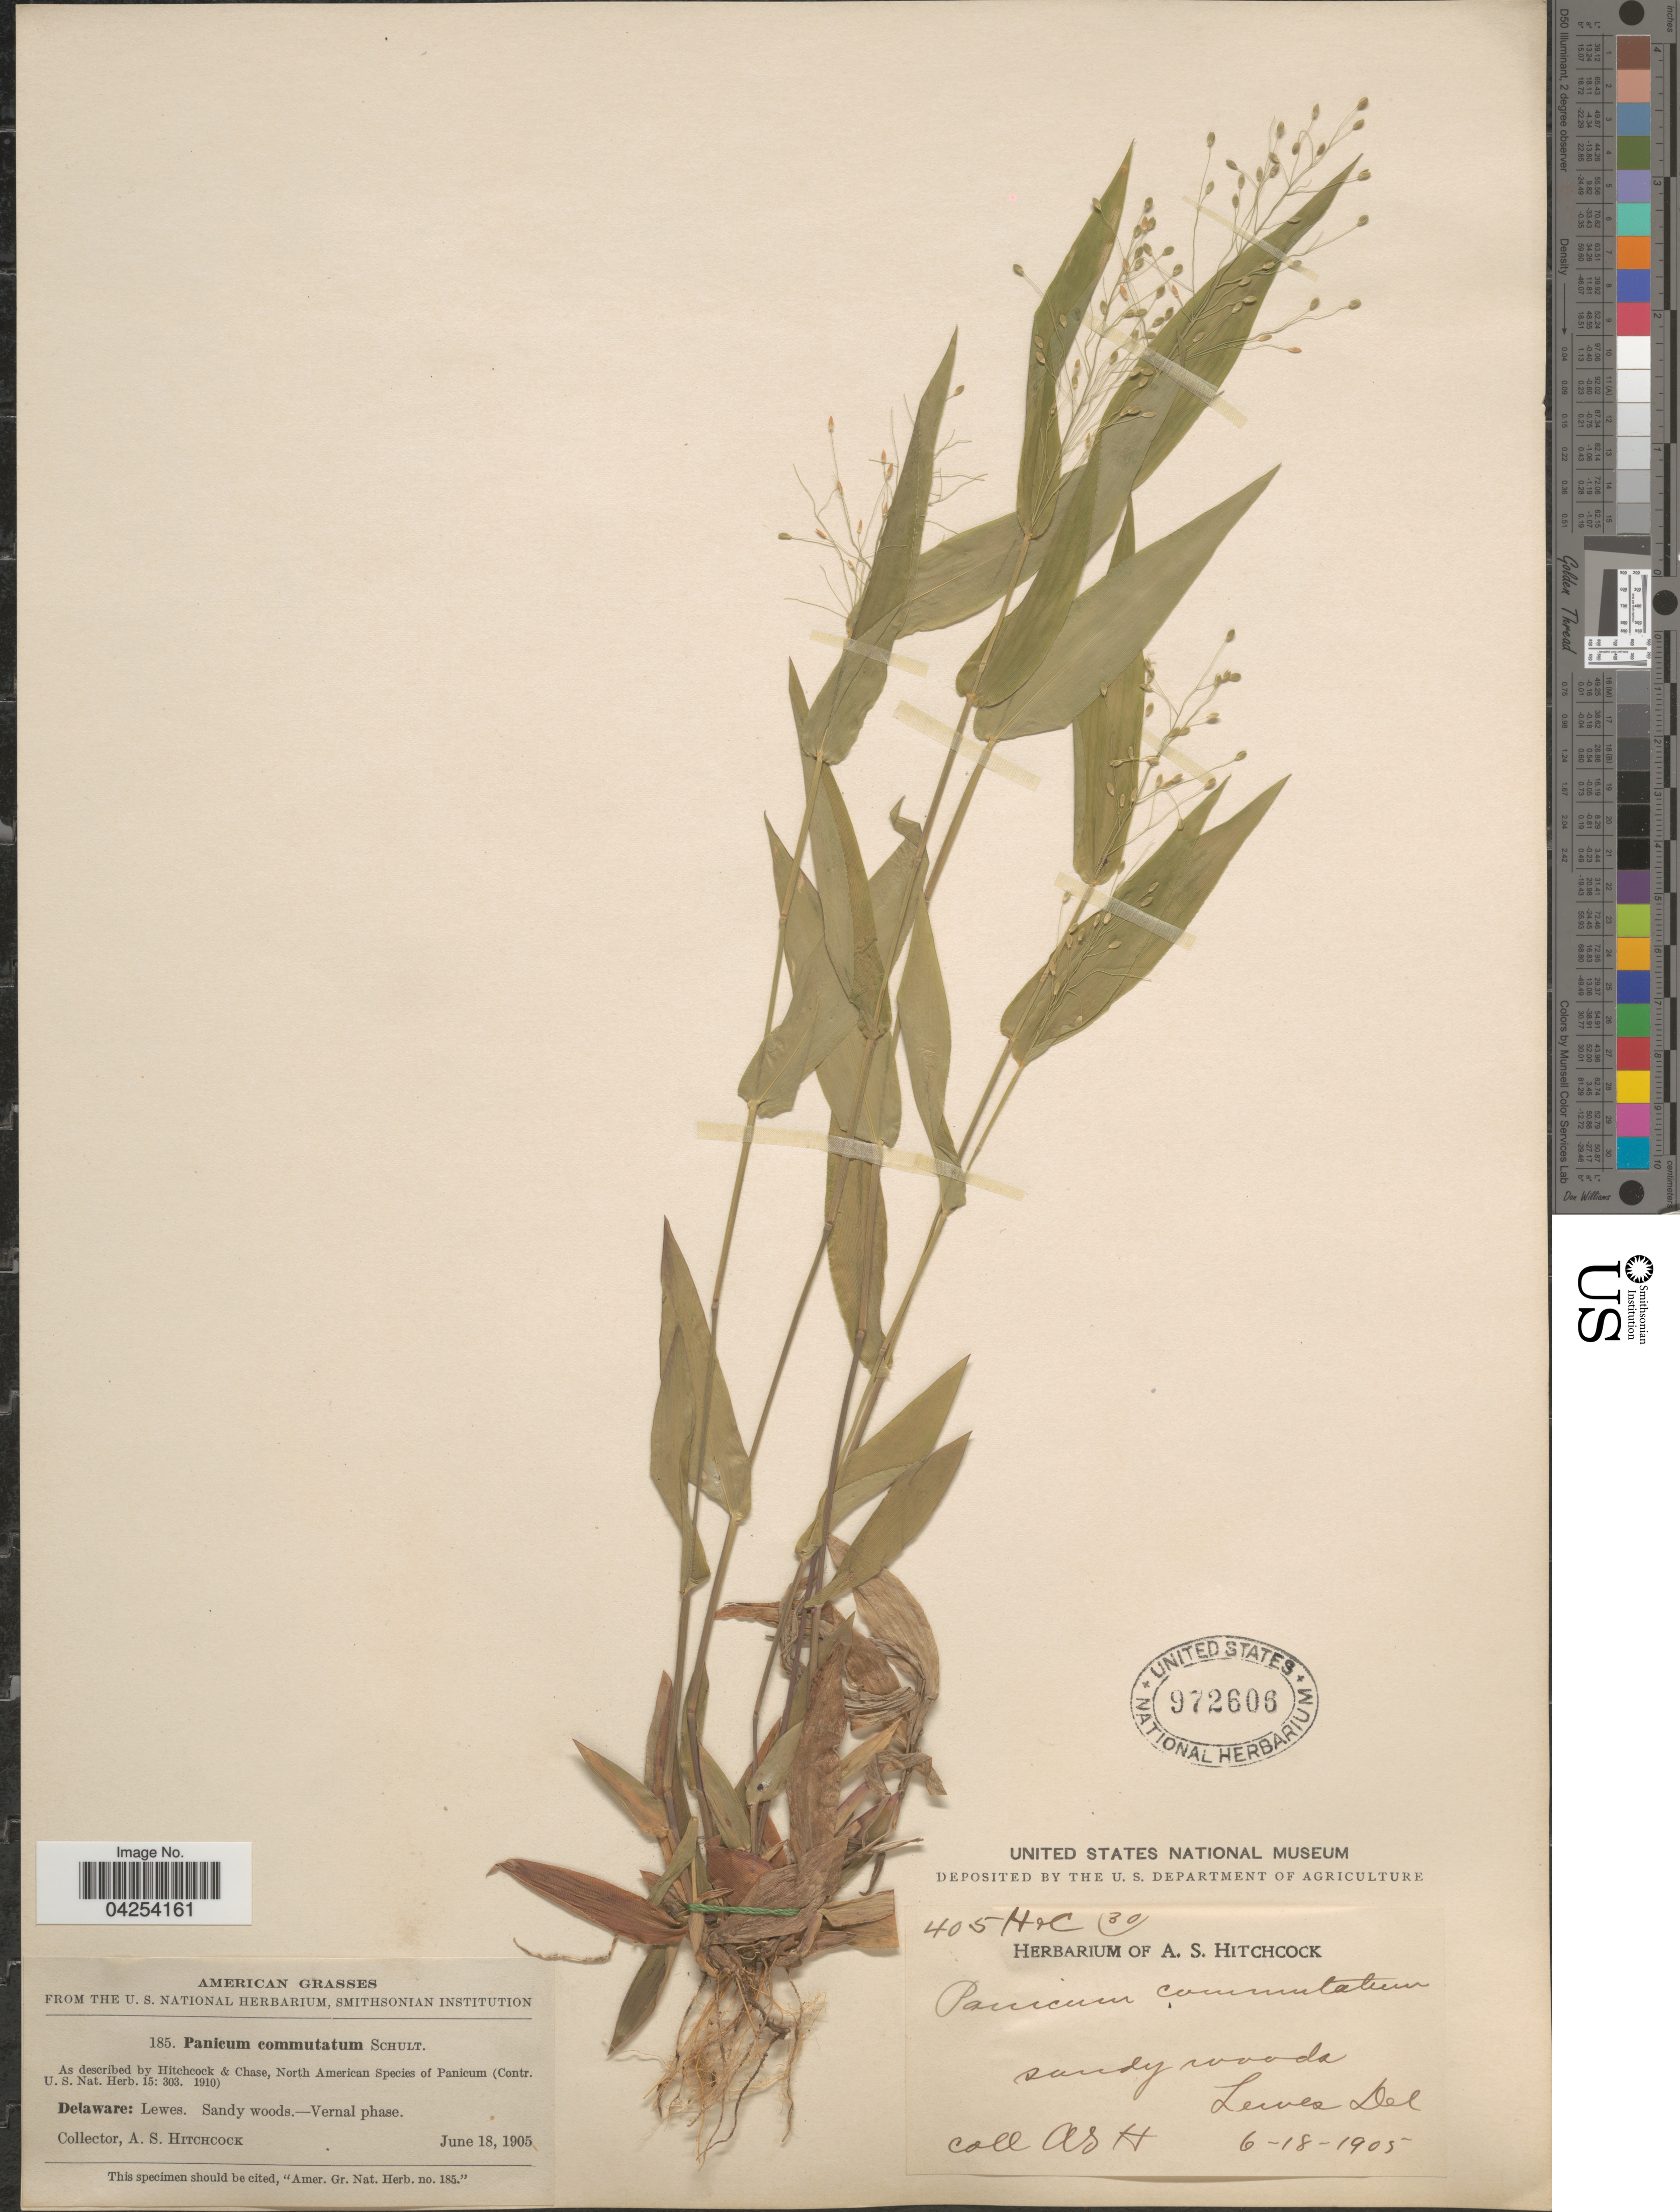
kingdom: Plantae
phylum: Tracheophyta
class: Liliopsida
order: Poales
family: Poaceae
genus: Dichanthelium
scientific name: Dichanthelium commutatum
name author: (Schult.) Gould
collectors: A. S. Hitchcock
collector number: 405?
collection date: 1905-06-18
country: United States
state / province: Delaware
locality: Lewes. Sandy woods.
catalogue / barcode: US 972606